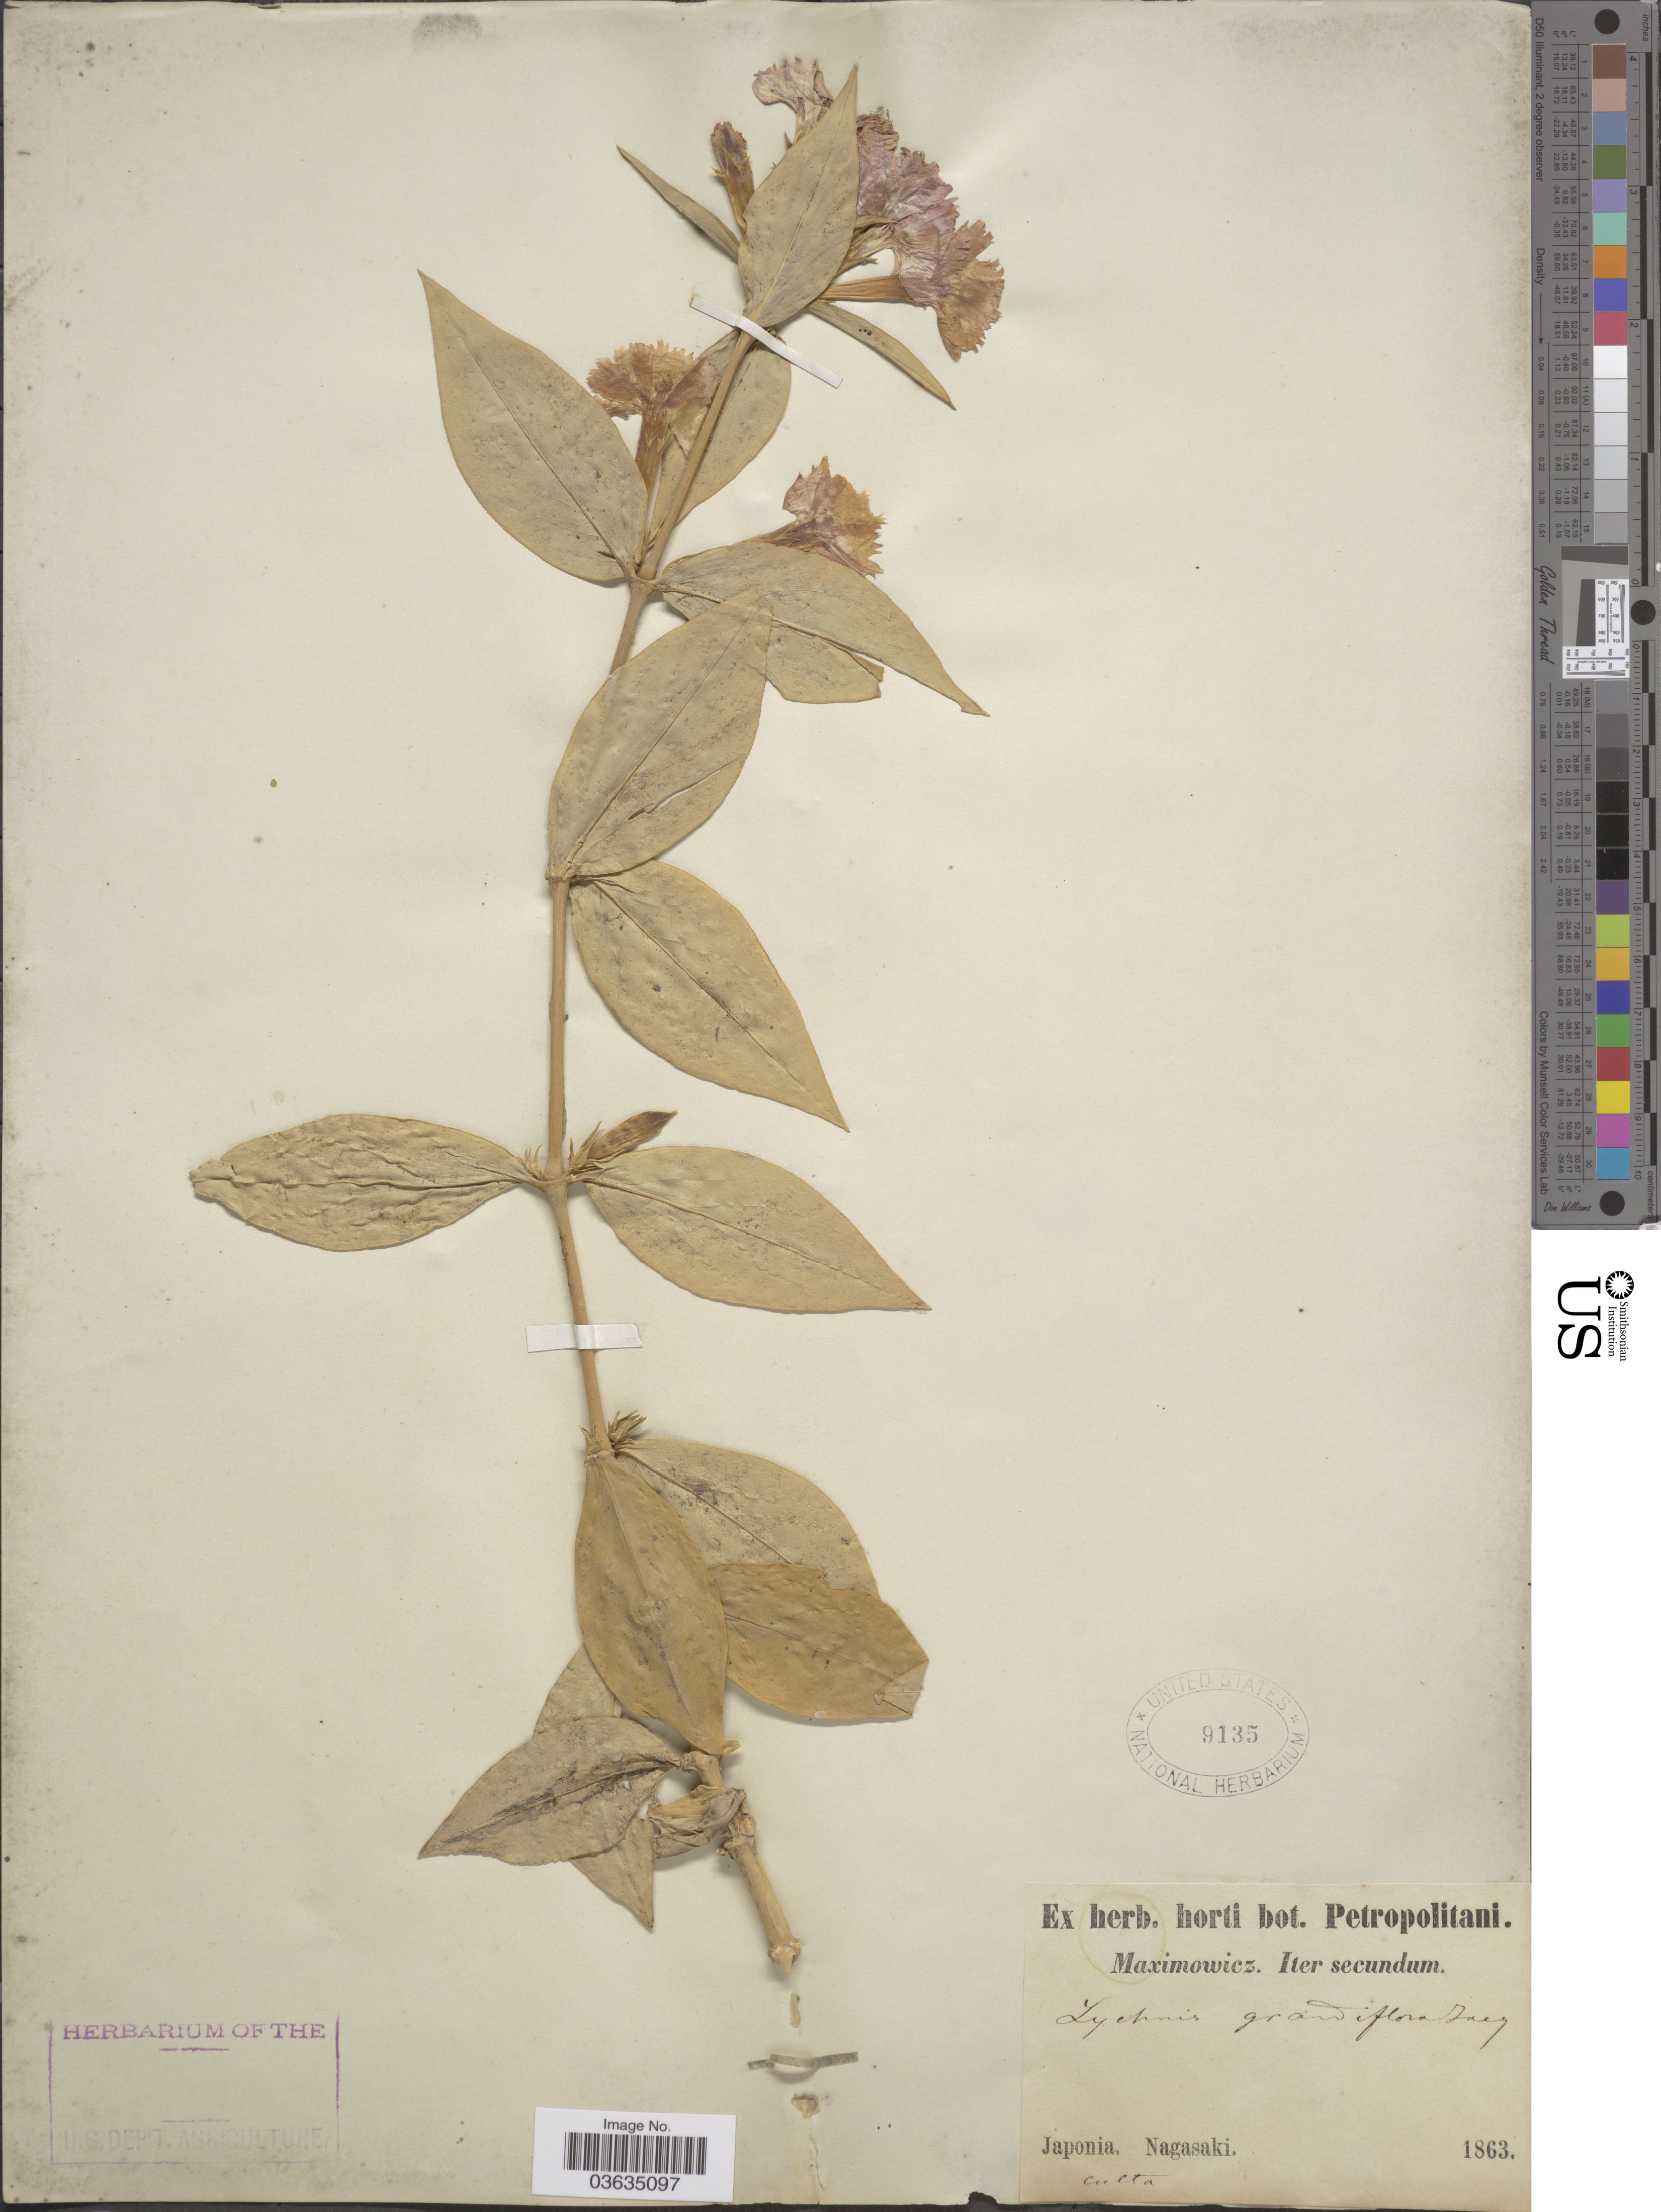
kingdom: Plantae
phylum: Tracheophyta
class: Magnoliopsida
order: Caryophyllales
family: Caryophyllaceae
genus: Silene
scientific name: Silene banksia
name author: (Meerb.) Mabb.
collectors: Maximowicz, --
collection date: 1863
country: Japan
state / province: Nagasaki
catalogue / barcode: US 9135